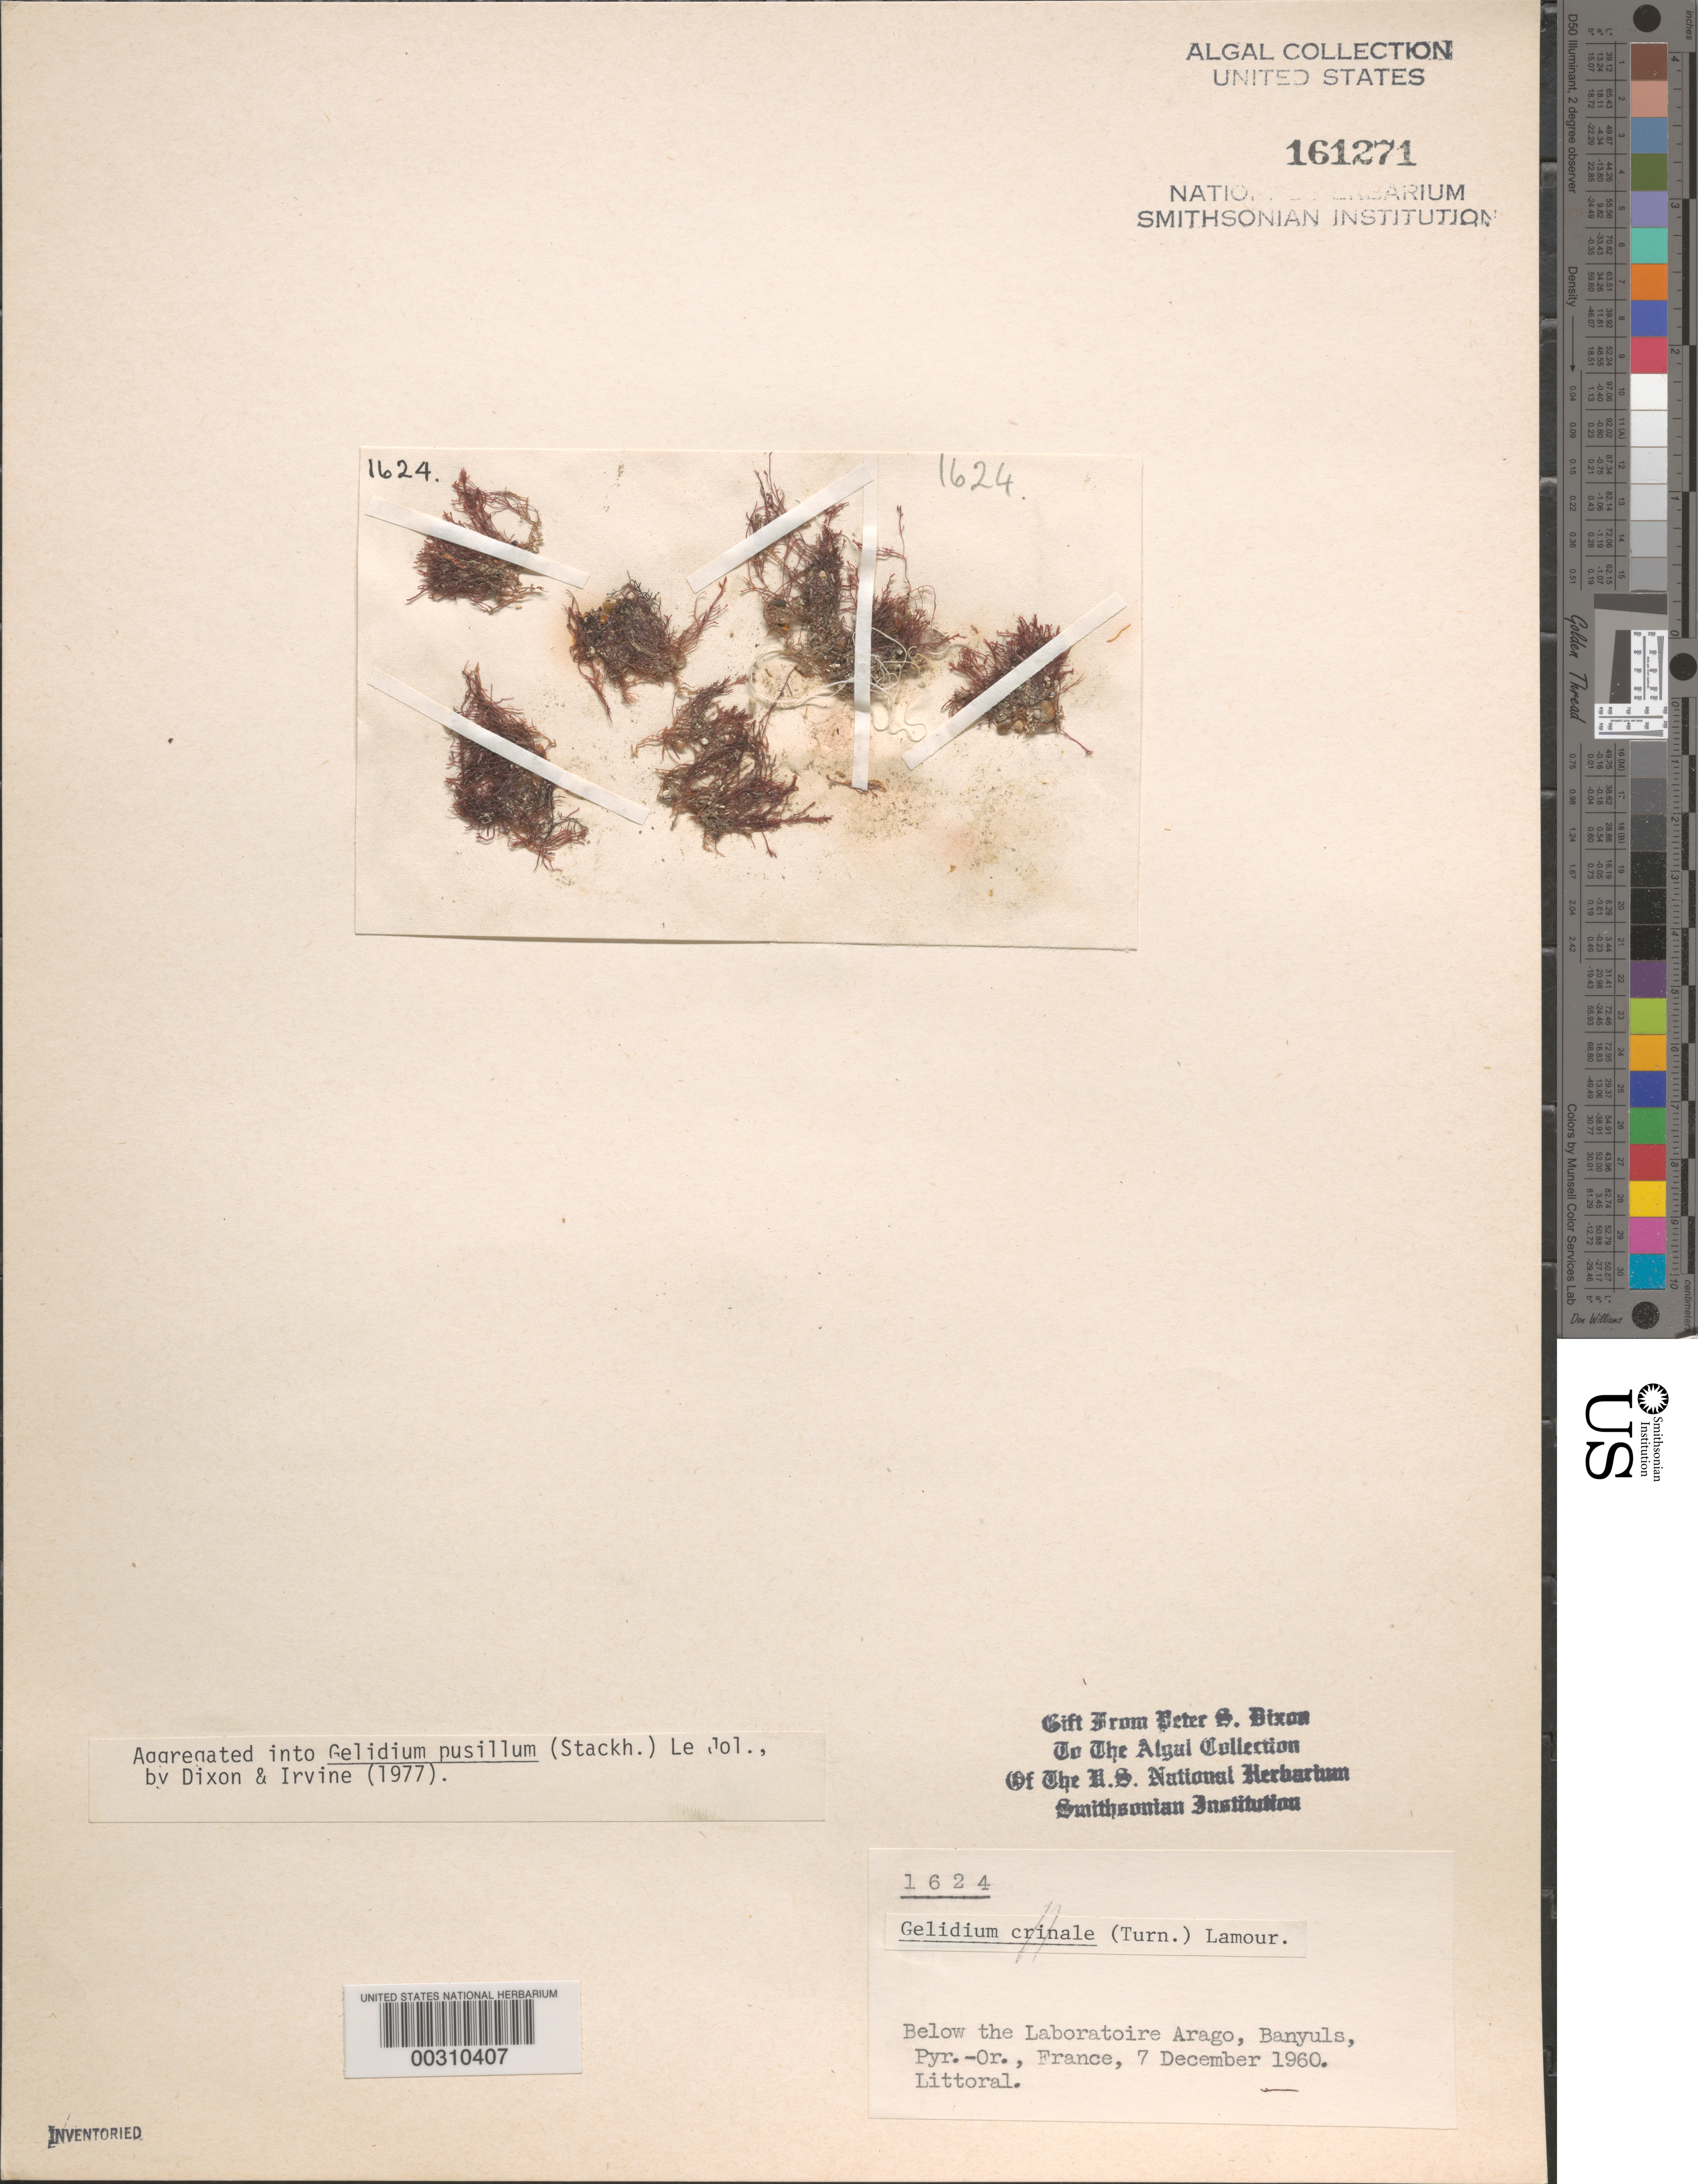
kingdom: Plantae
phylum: Rhodophyta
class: Florideophyceae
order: Gelidiales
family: Gelidiaceae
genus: Gelidium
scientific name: Gelidium pusillum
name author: (Stackh.) Le Jol.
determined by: Dixon, P. S.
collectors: P. S. Dixon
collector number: PSD 1624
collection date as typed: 07 Dec 1960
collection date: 1960-12-07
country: France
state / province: Occitanie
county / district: Pyrénées-Orientales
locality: Banyuls-sur-Mer, below Laboratoire Arago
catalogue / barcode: US 161271